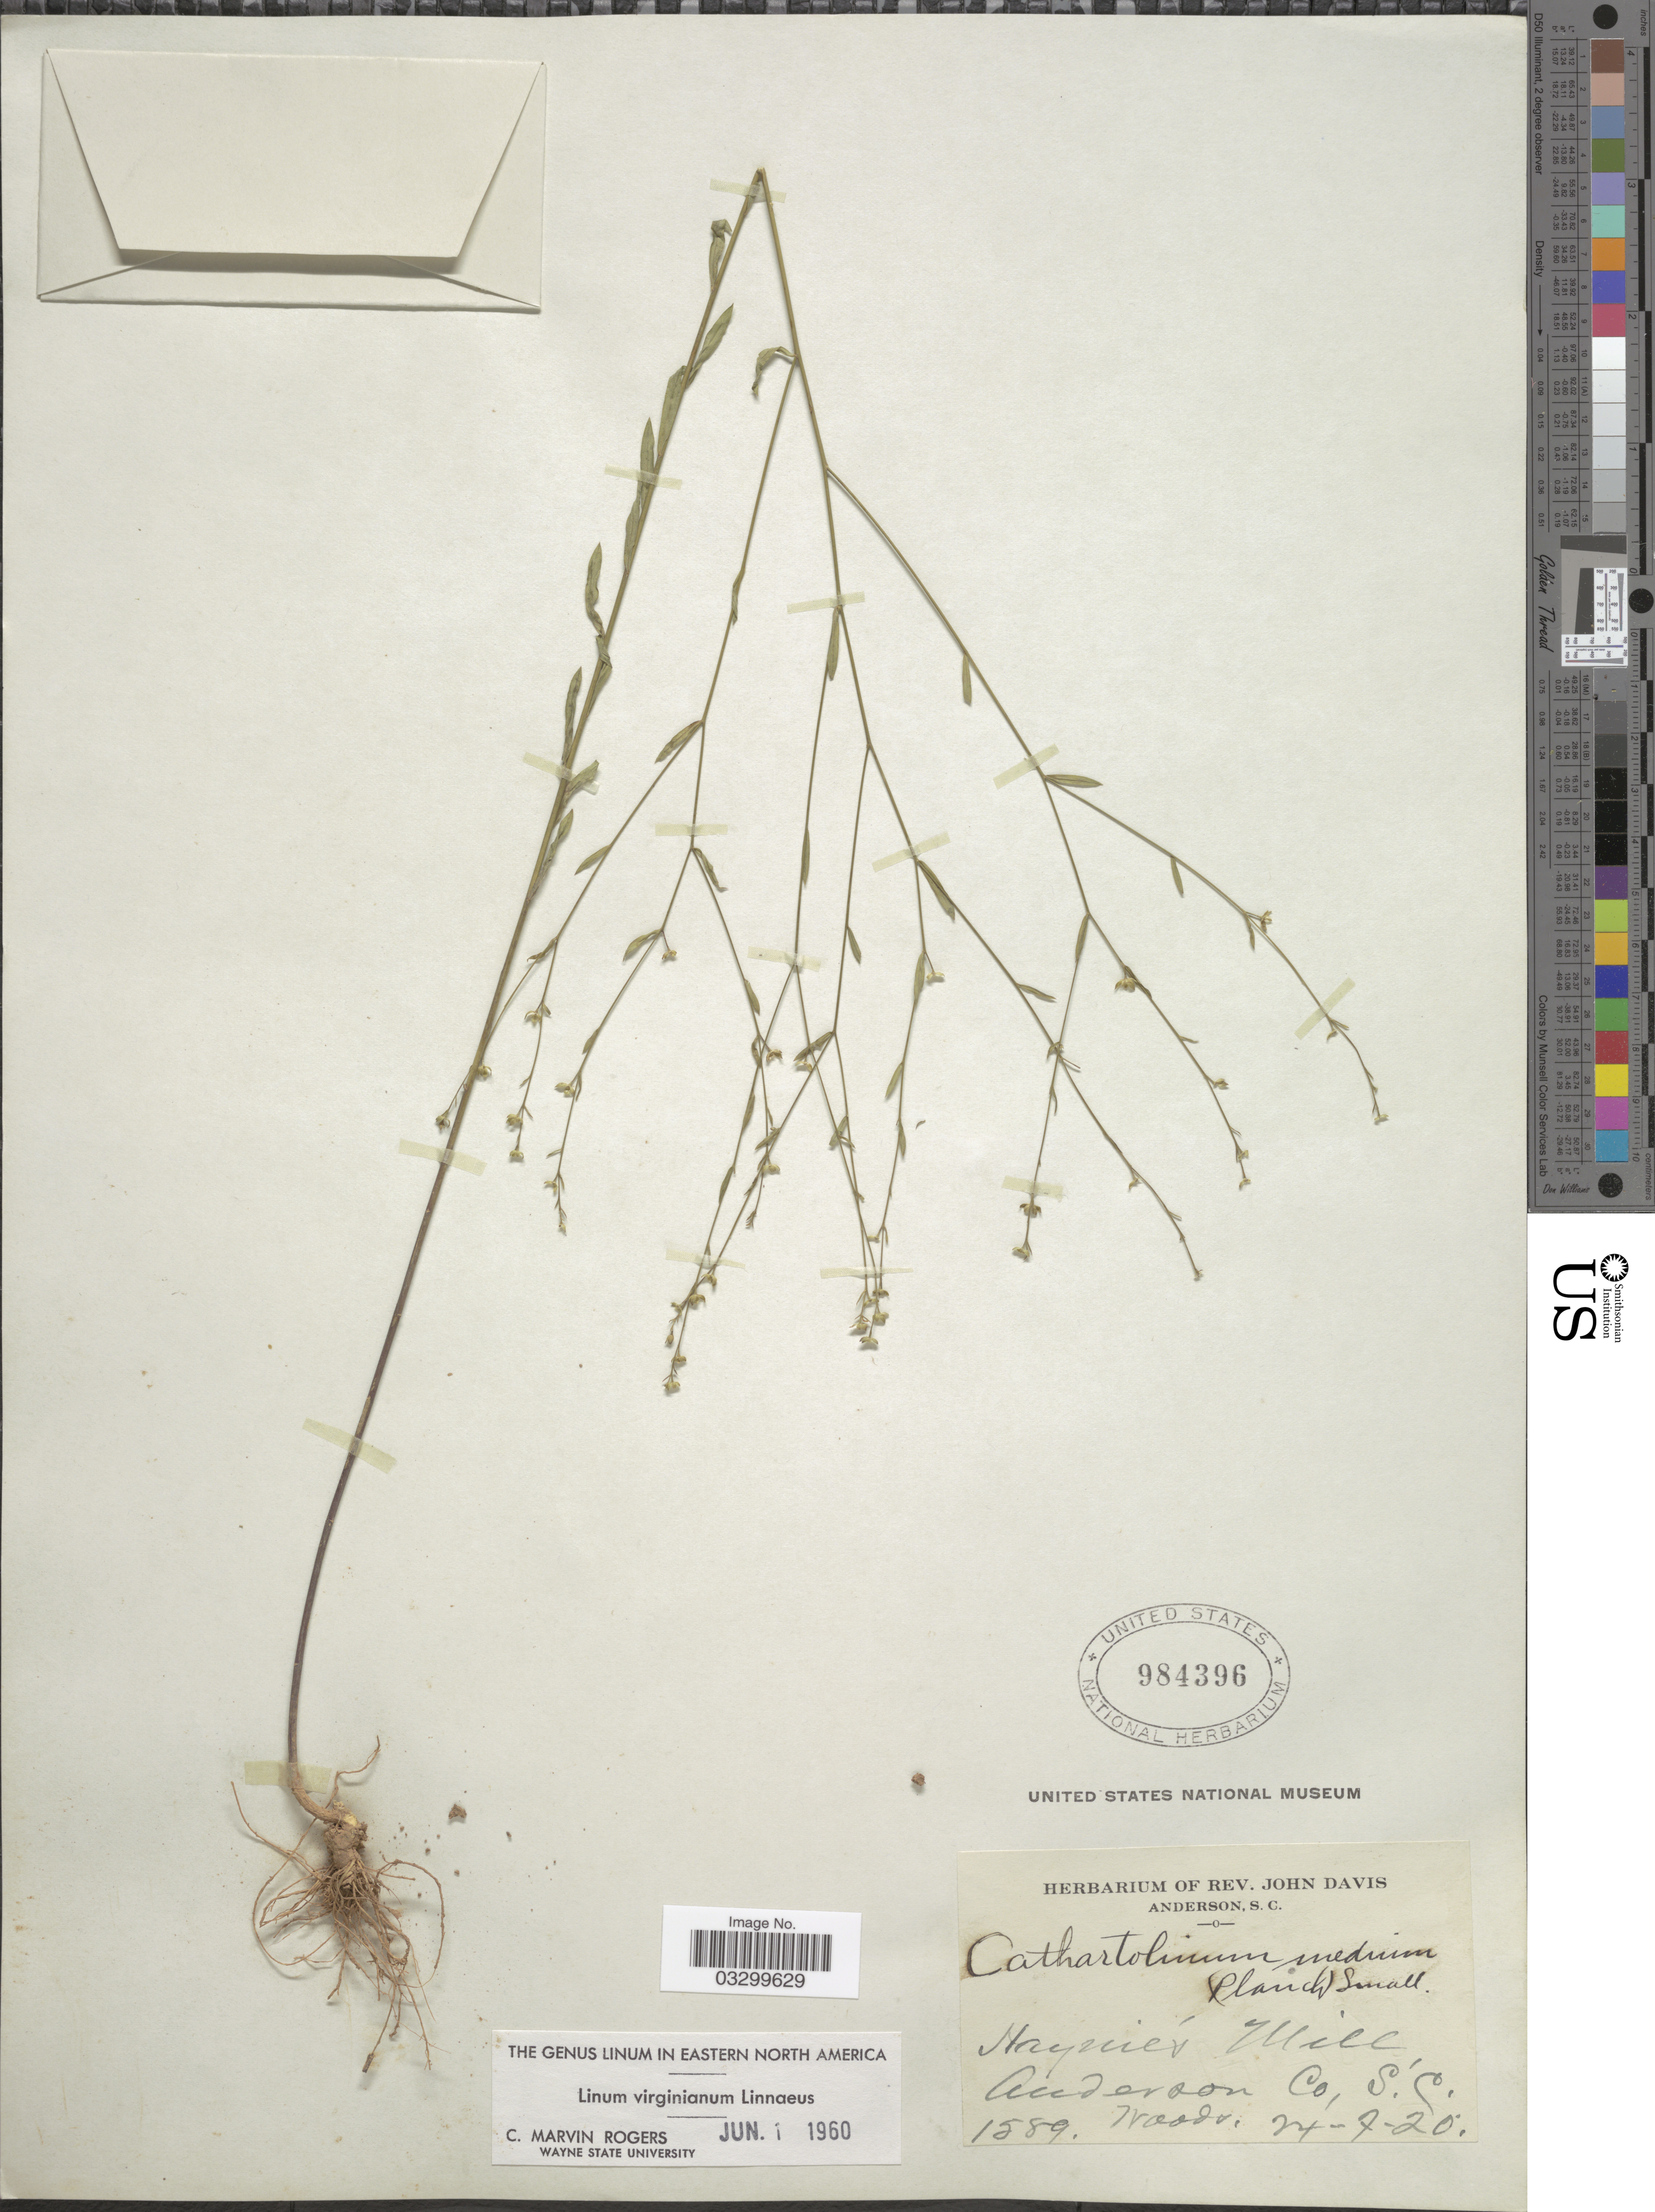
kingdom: Plantae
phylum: Tracheophyta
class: Magnoliopsida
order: Malpighiales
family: Linaceae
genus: Linum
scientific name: Linum virginianum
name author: L.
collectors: -. Woods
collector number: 1589*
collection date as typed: Transcribed d/m/y: 24/7/20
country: United States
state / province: South Carolina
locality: Haynie's Mill, Anderson Co.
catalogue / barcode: US 984396